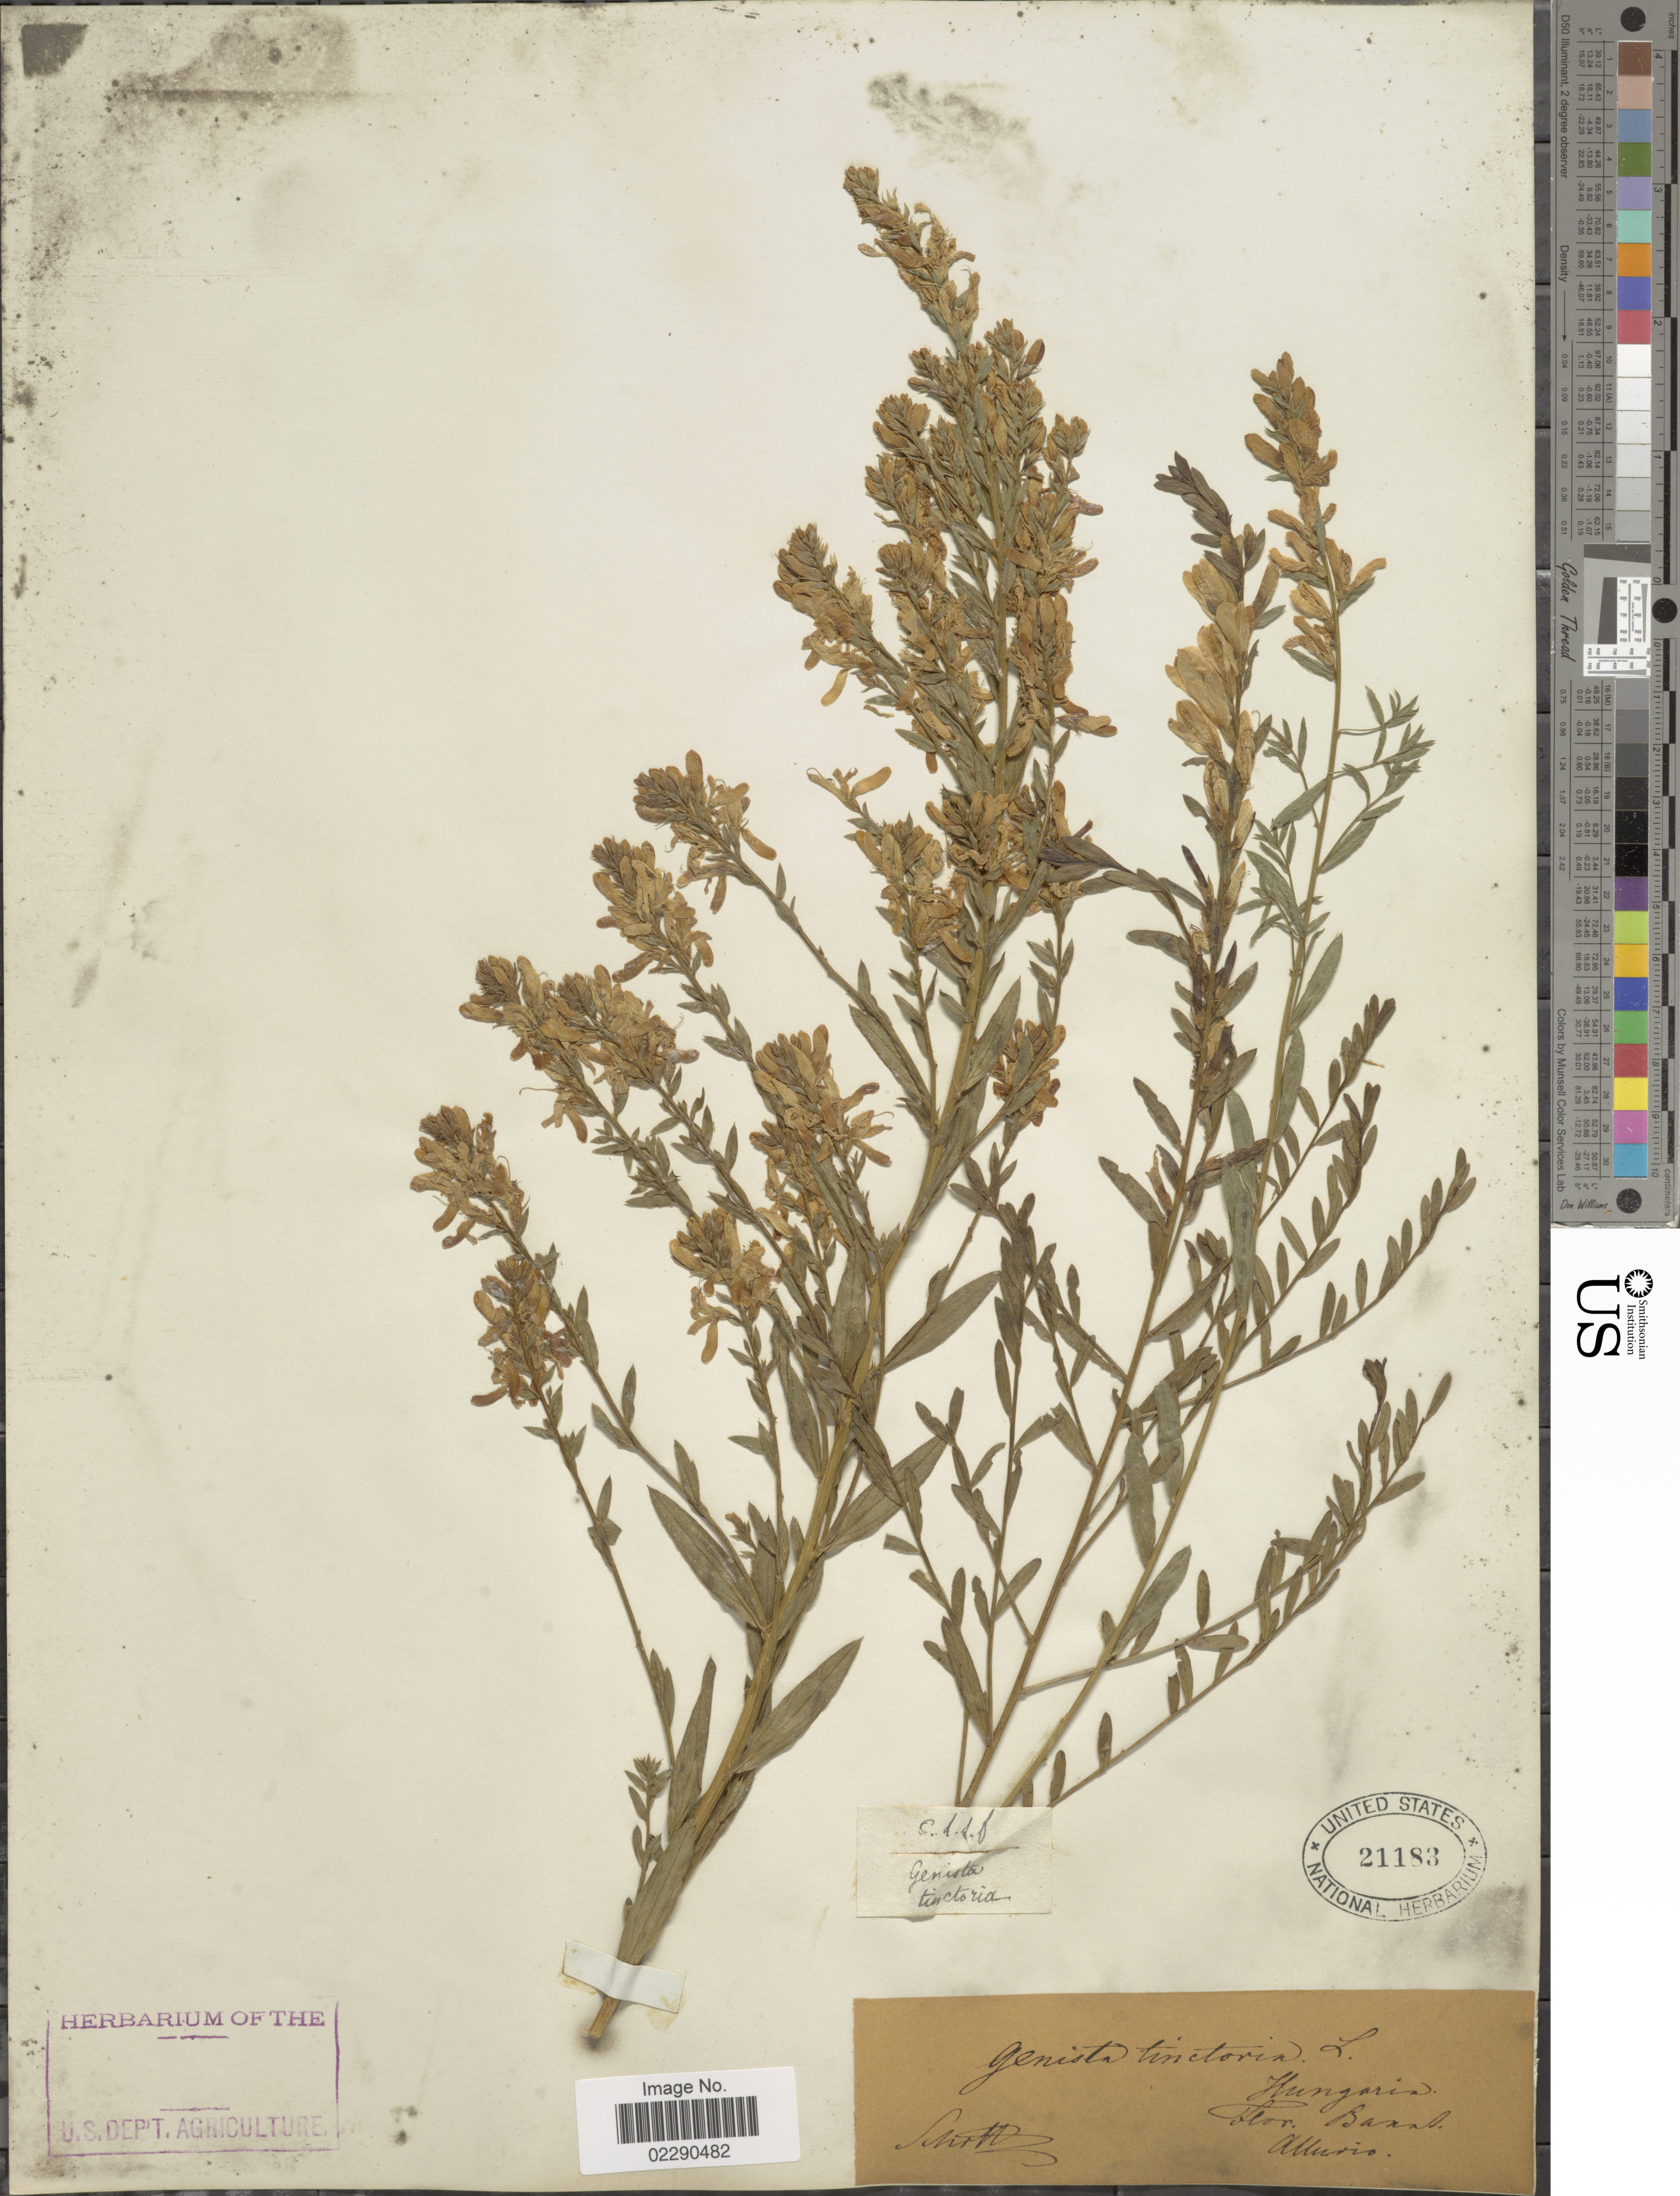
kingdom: Plantae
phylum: Tracheophyta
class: Magnoliopsida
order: Fabales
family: Fabaceae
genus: Genista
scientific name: Genista tinctoria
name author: L.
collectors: Schott, --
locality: Flor. Banat, Alluvio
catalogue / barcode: US 21183